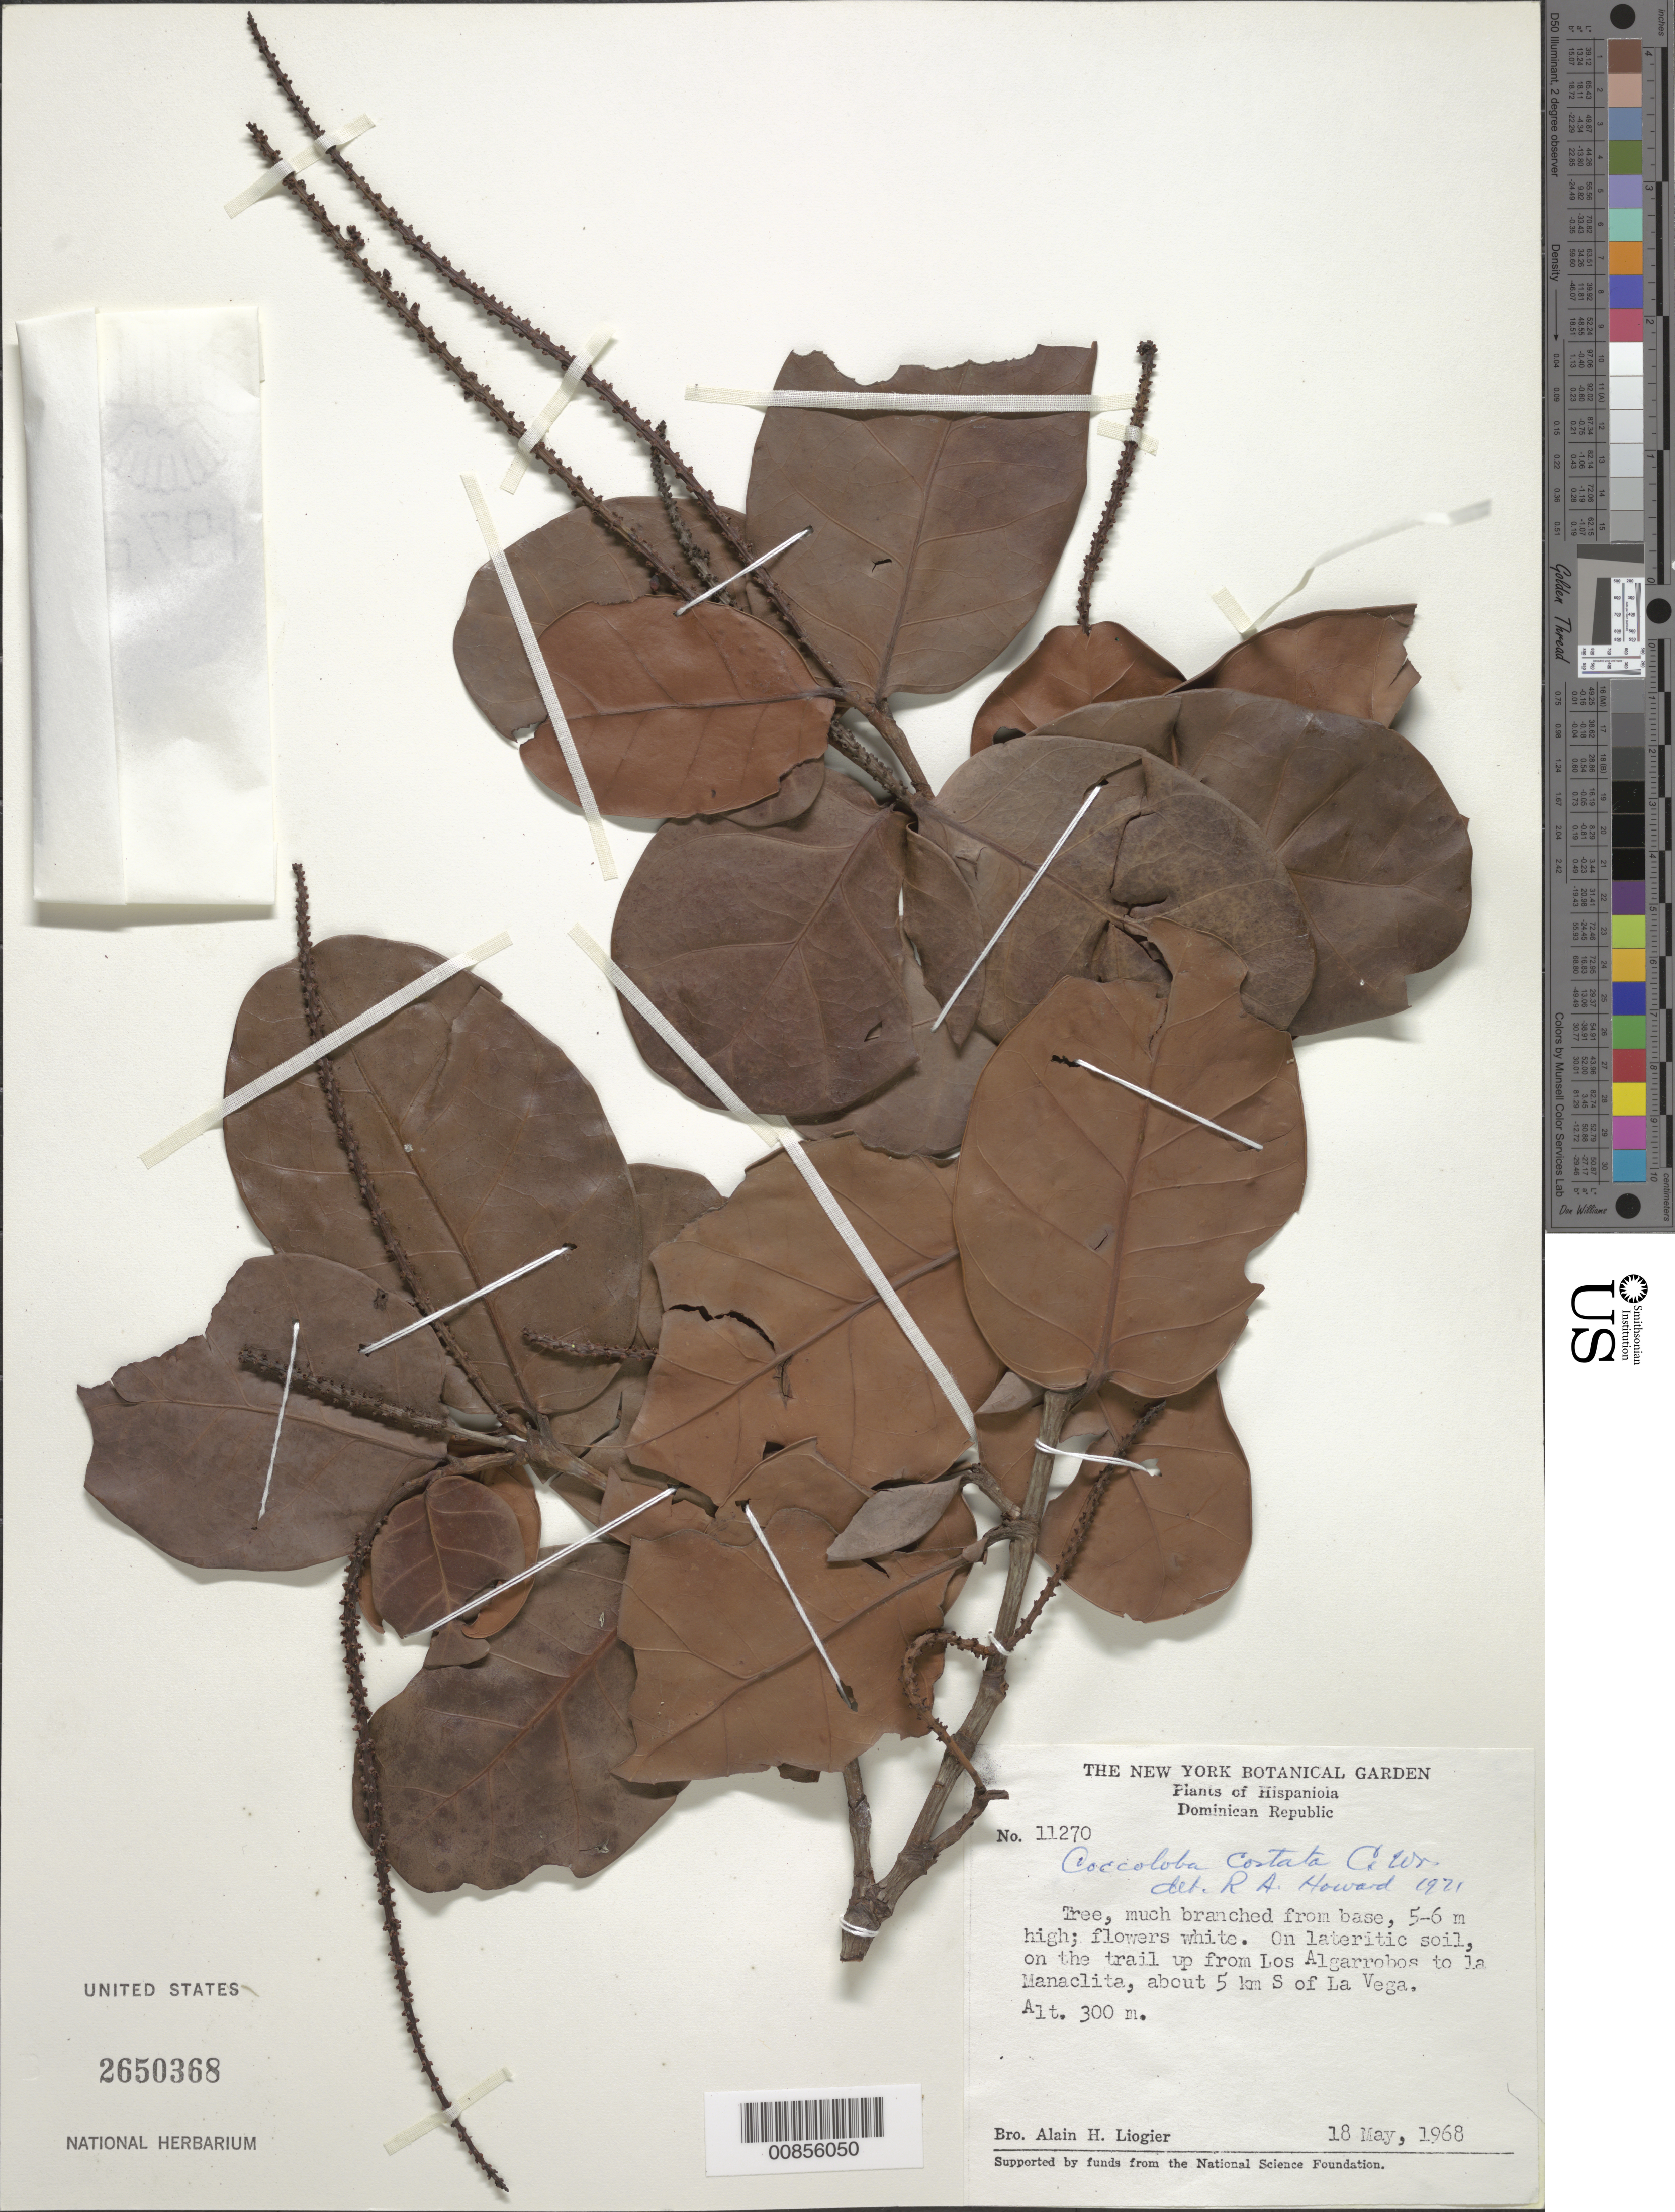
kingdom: Plantae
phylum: Tracheophyta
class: Magnoliopsida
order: Caryophyllales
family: Polygonaceae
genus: Coccoloba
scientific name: Coccoloba costata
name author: C. Wright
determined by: Howard, R. A.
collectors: A. H. Liogier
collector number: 11270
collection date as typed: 18 May 1968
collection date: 1968-05-18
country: Dominican Republic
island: Hispaniola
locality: On the trail up from Los Algarrobos to La Manaclita, about 5 km. S of La Vega.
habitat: On lateritic soil.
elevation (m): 300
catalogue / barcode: US 2650368